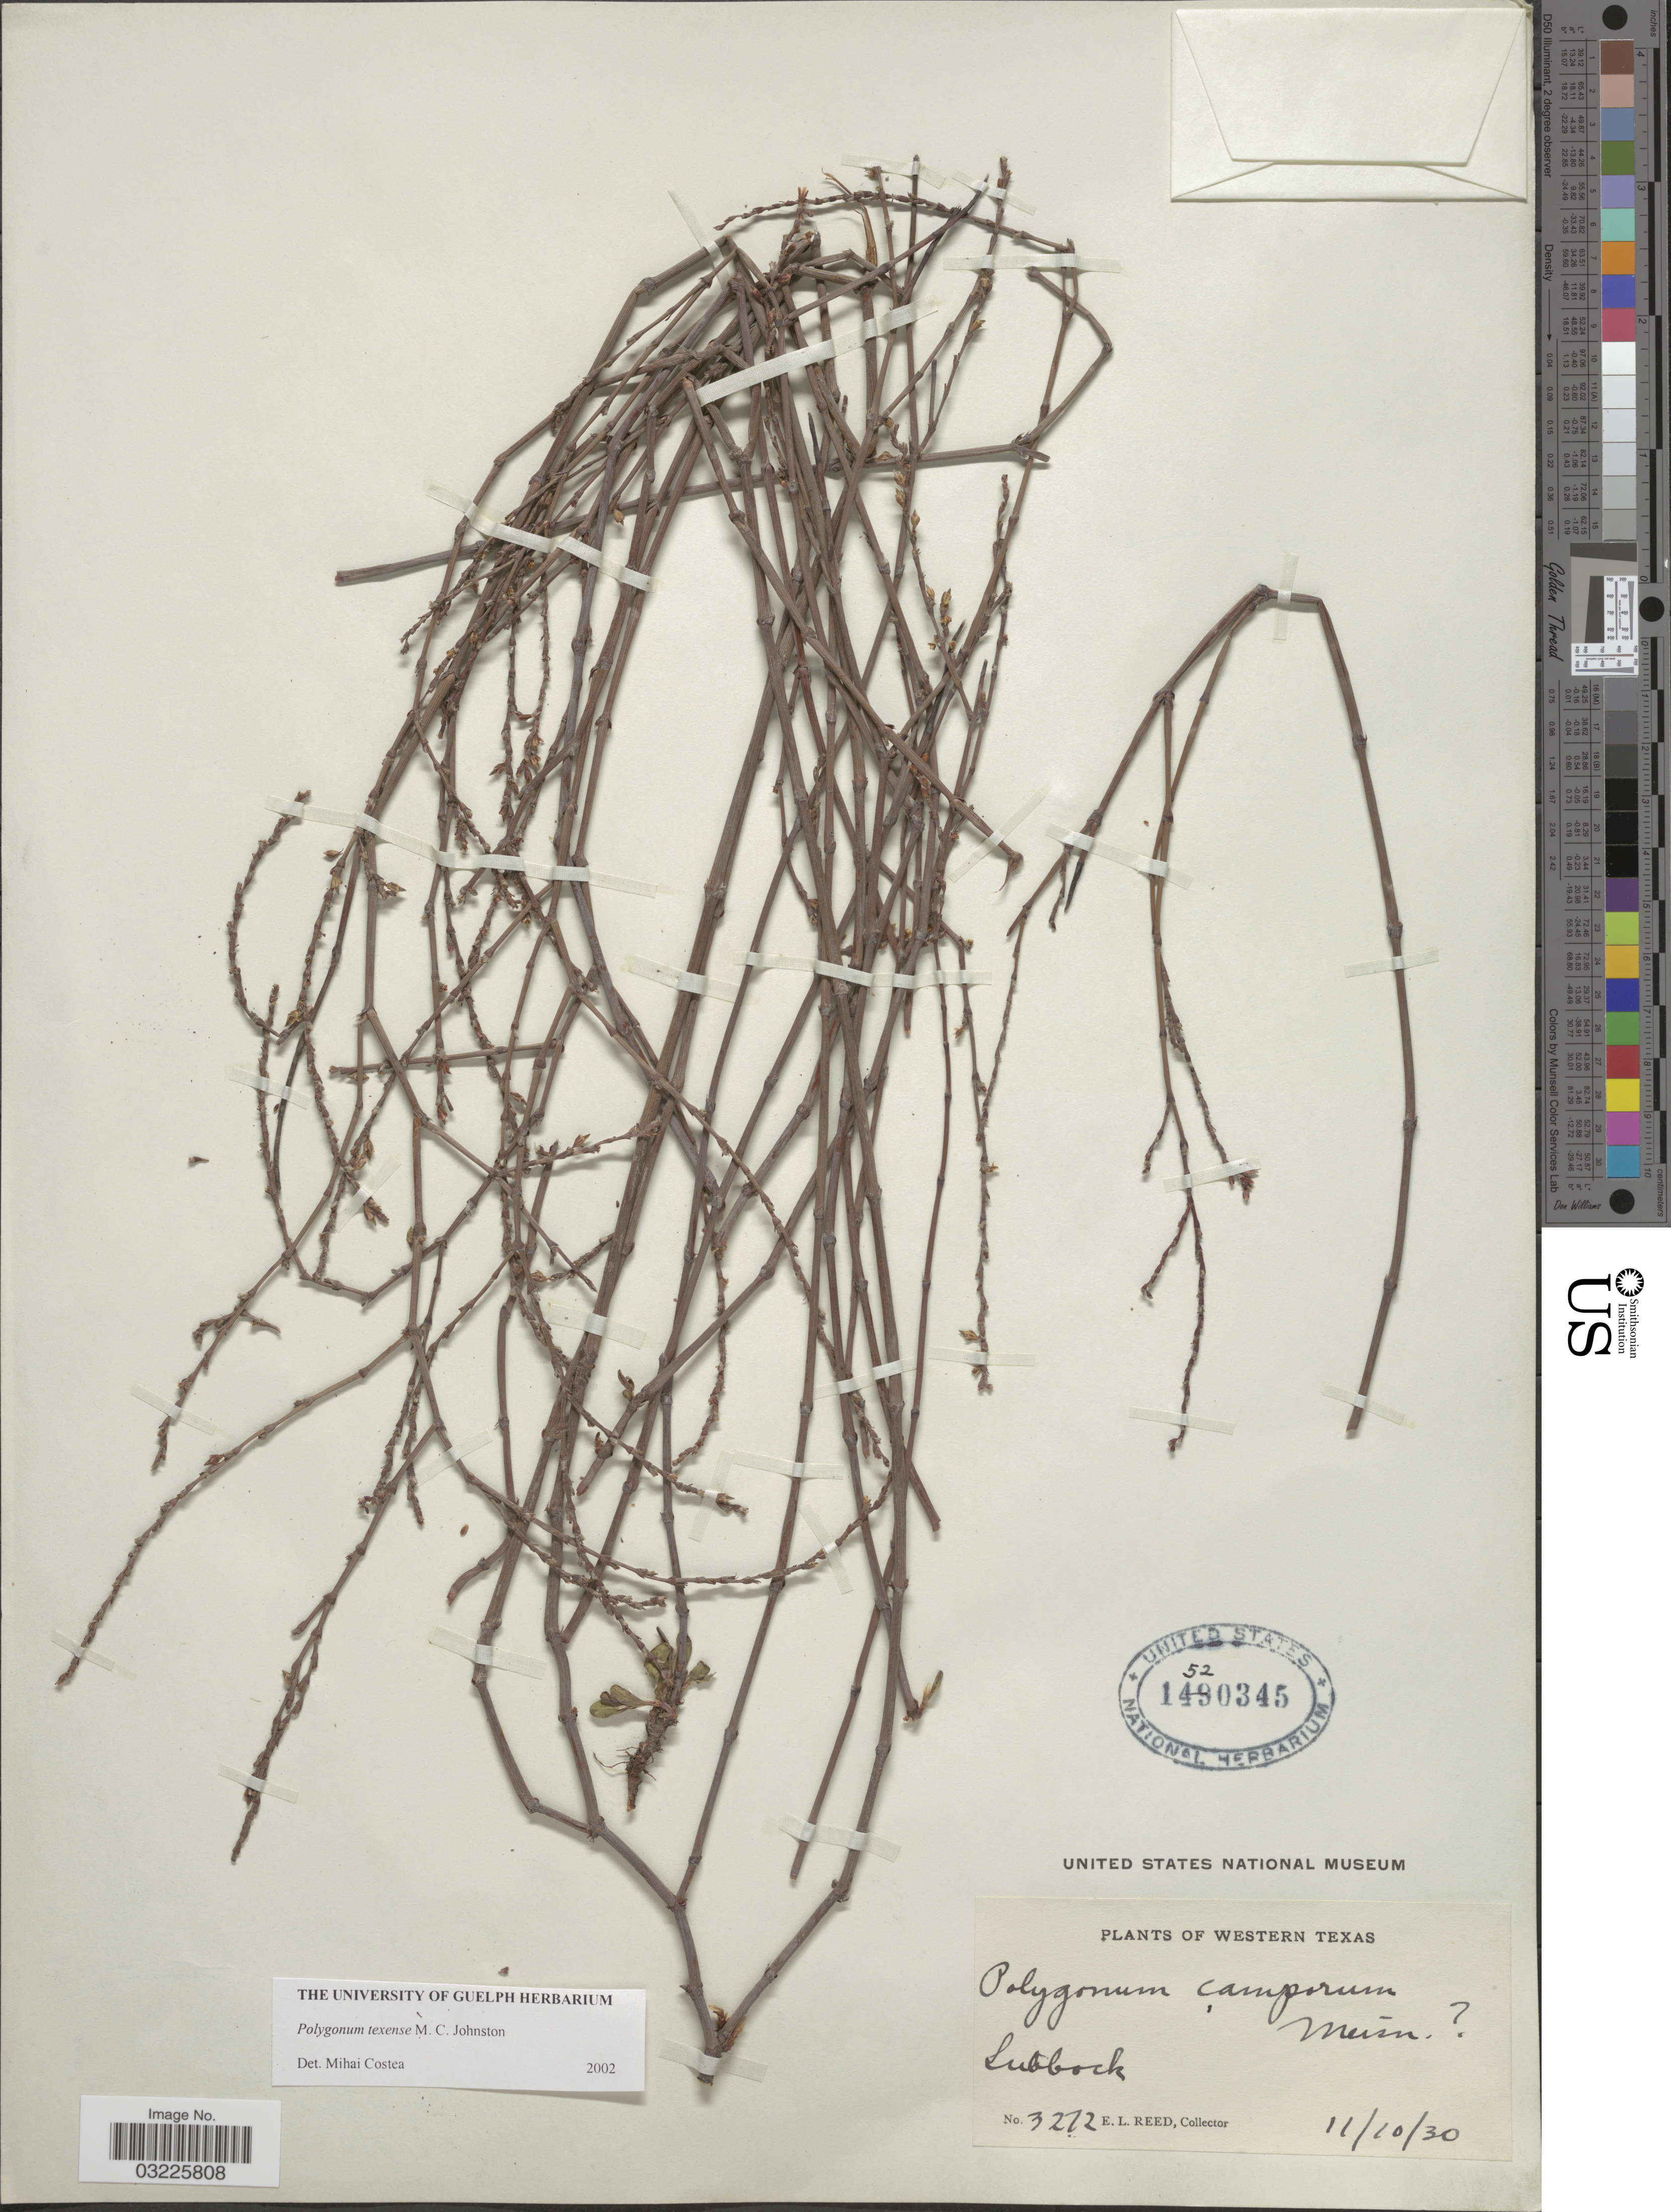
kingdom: Plantae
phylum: Tracheophyta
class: Magnoliopsida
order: Caryophyllales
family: Polygonaceae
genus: Polygonum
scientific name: Polygonum tenue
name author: F. Michx.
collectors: E. Reed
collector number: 3272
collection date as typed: Transcribed d/m/y: 10/11/30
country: United States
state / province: Texas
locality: Western Texas, Lubbock.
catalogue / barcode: US 1530345